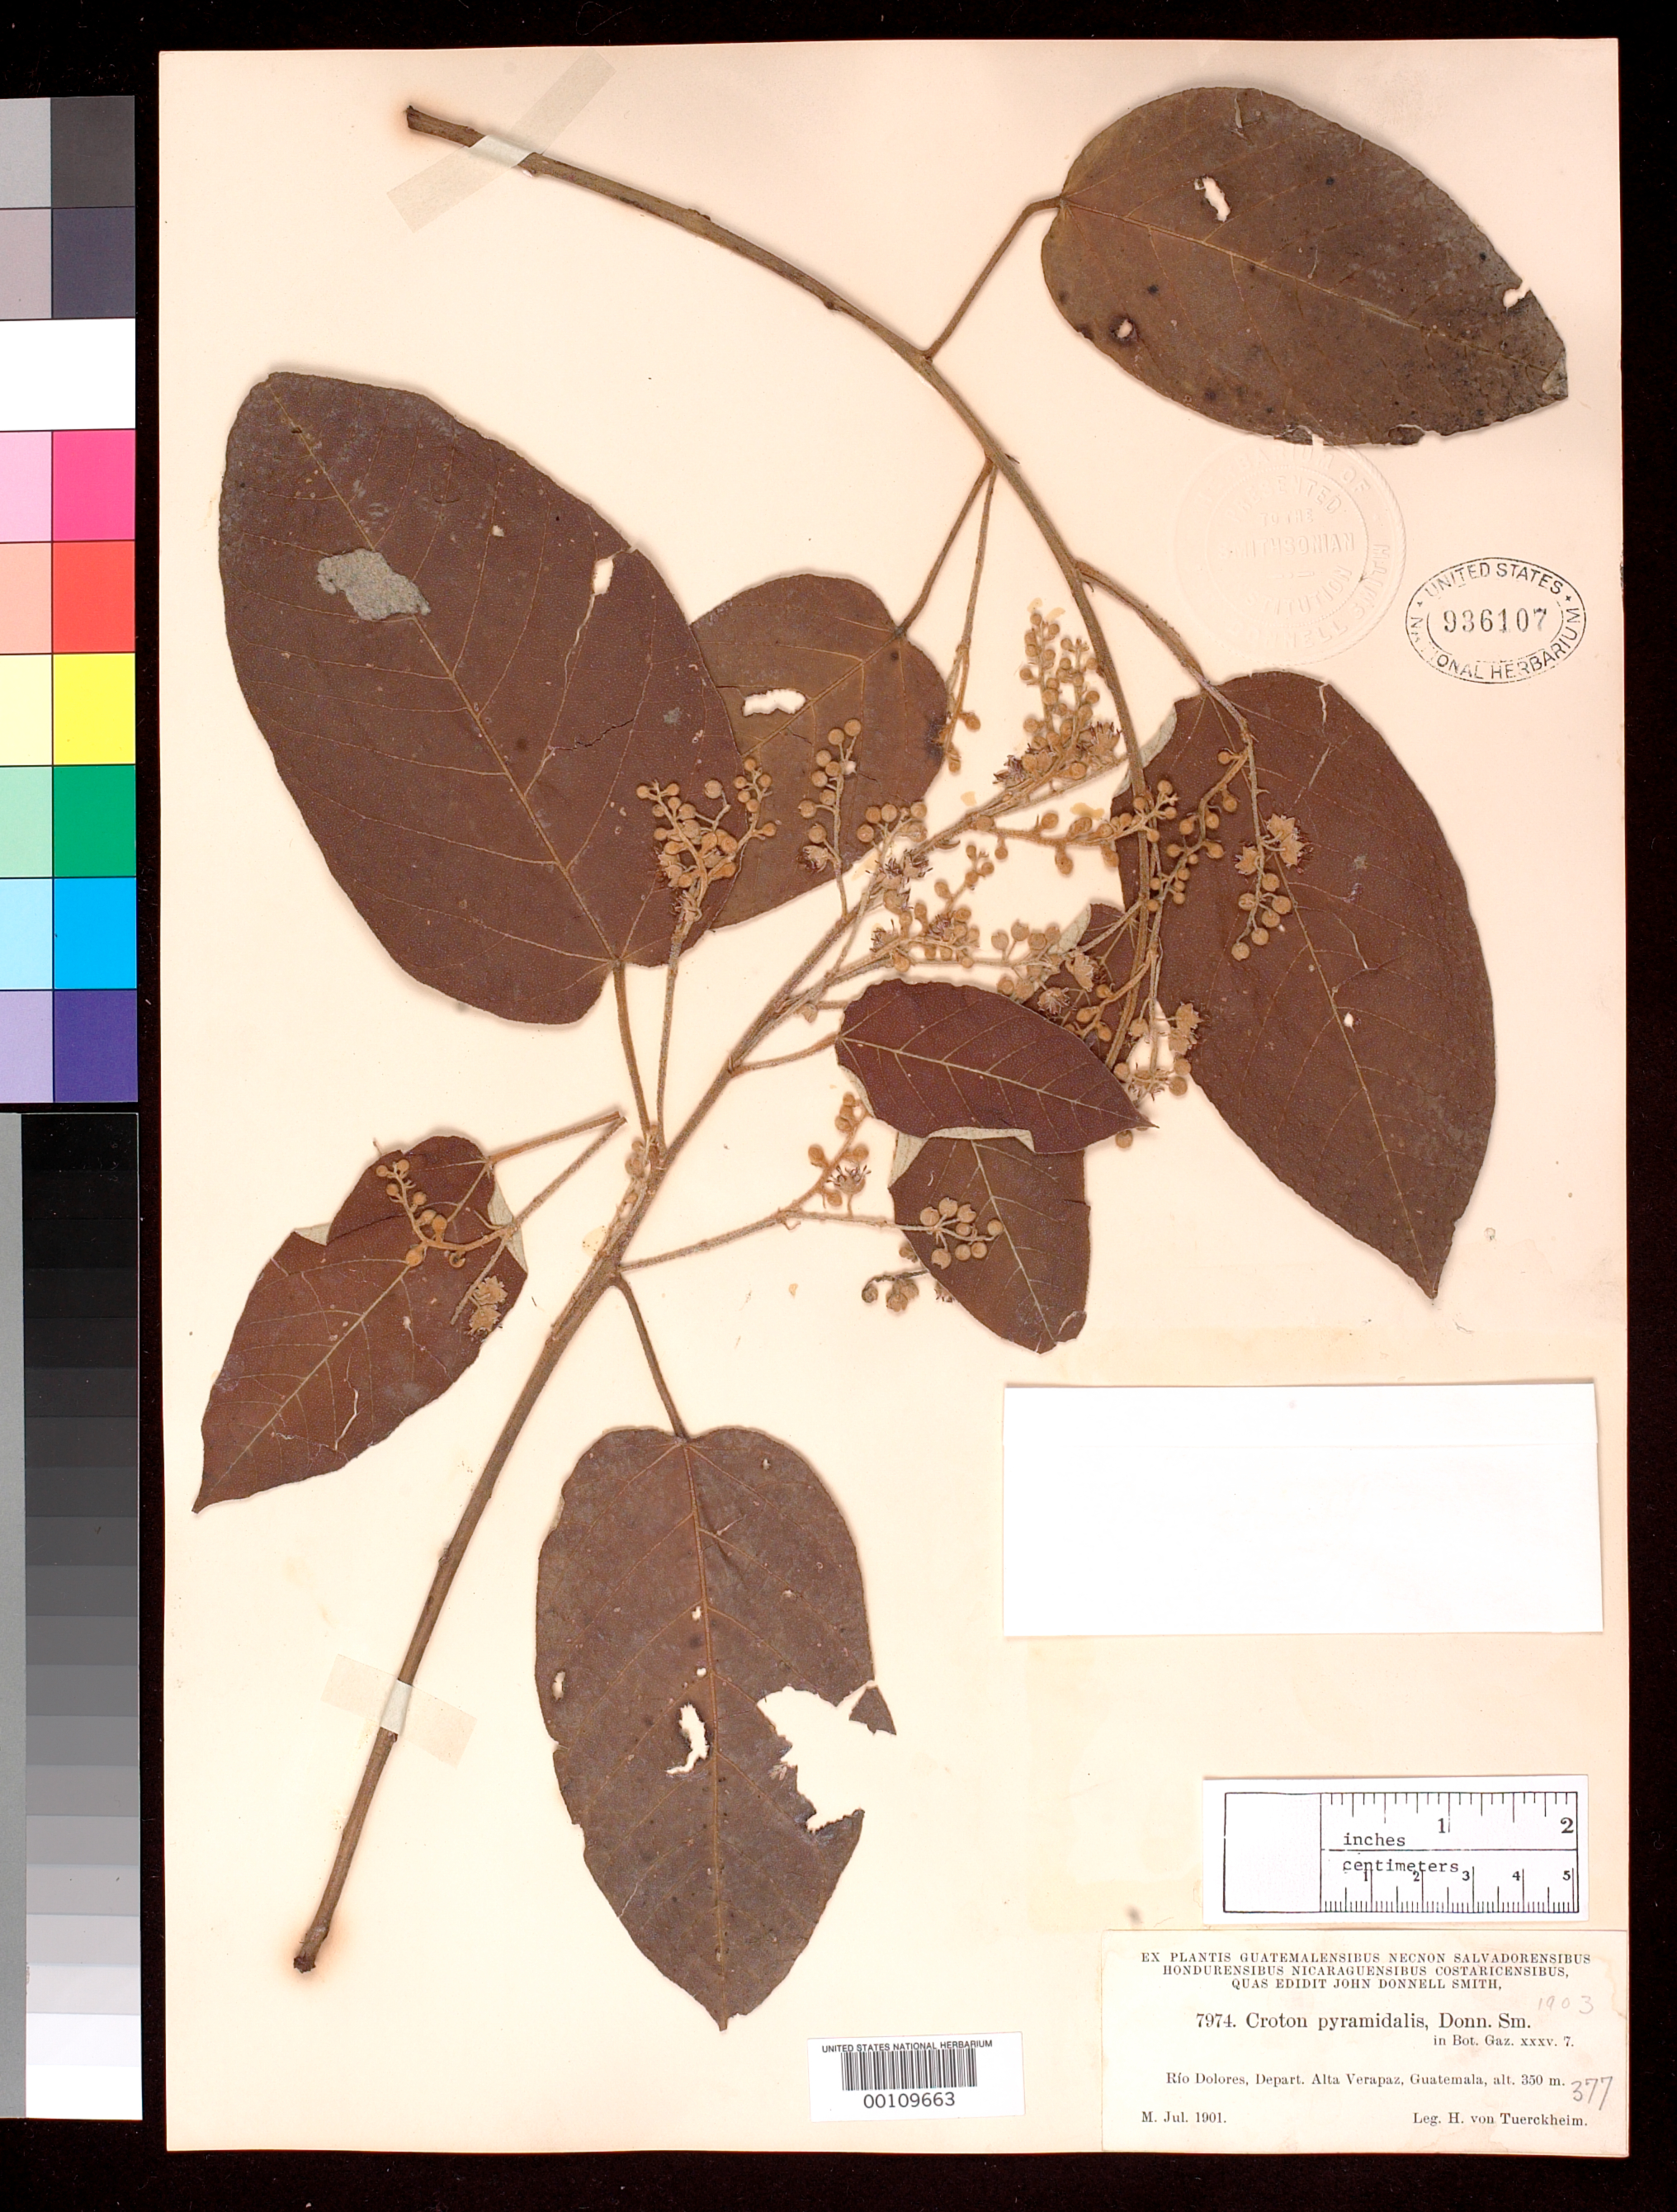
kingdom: Plantae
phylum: Tracheophyta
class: Magnoliopsida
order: Malpighiales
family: Euphorbiaceae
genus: Croton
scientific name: Croton pyramidalis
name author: Donn. Sm.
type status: Isosyntype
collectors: H. von Türckheim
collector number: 7974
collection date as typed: Jul 1901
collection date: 1901-07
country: Guatemala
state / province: Alta Verapaz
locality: Rio Dolores, Depart. Alta Verapaz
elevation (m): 350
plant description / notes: One of 3 duplicates received from the John Donnell Smith herbarium, none indicated as "type". Webster (1988, Ann. Missouri Bot. Gard. 75: 1123) did not effect lectotypification; he cited “holotype, US; not seen” (probably because types of Donnell Smith's names are at US) but did not indicate by citation or by annotation which of 4 extant US sheets of this collection (3 of them from the Donnell Smith herbarium) was the “holotype”. The recent treatment by Caruzo & Cordeiro (2013, Phytotaxa 121(1): 21) repeats this error, citing “holotype US!” although they have not annotated any of our sheets (nor acknowledged the duplicates).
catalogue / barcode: US 936107